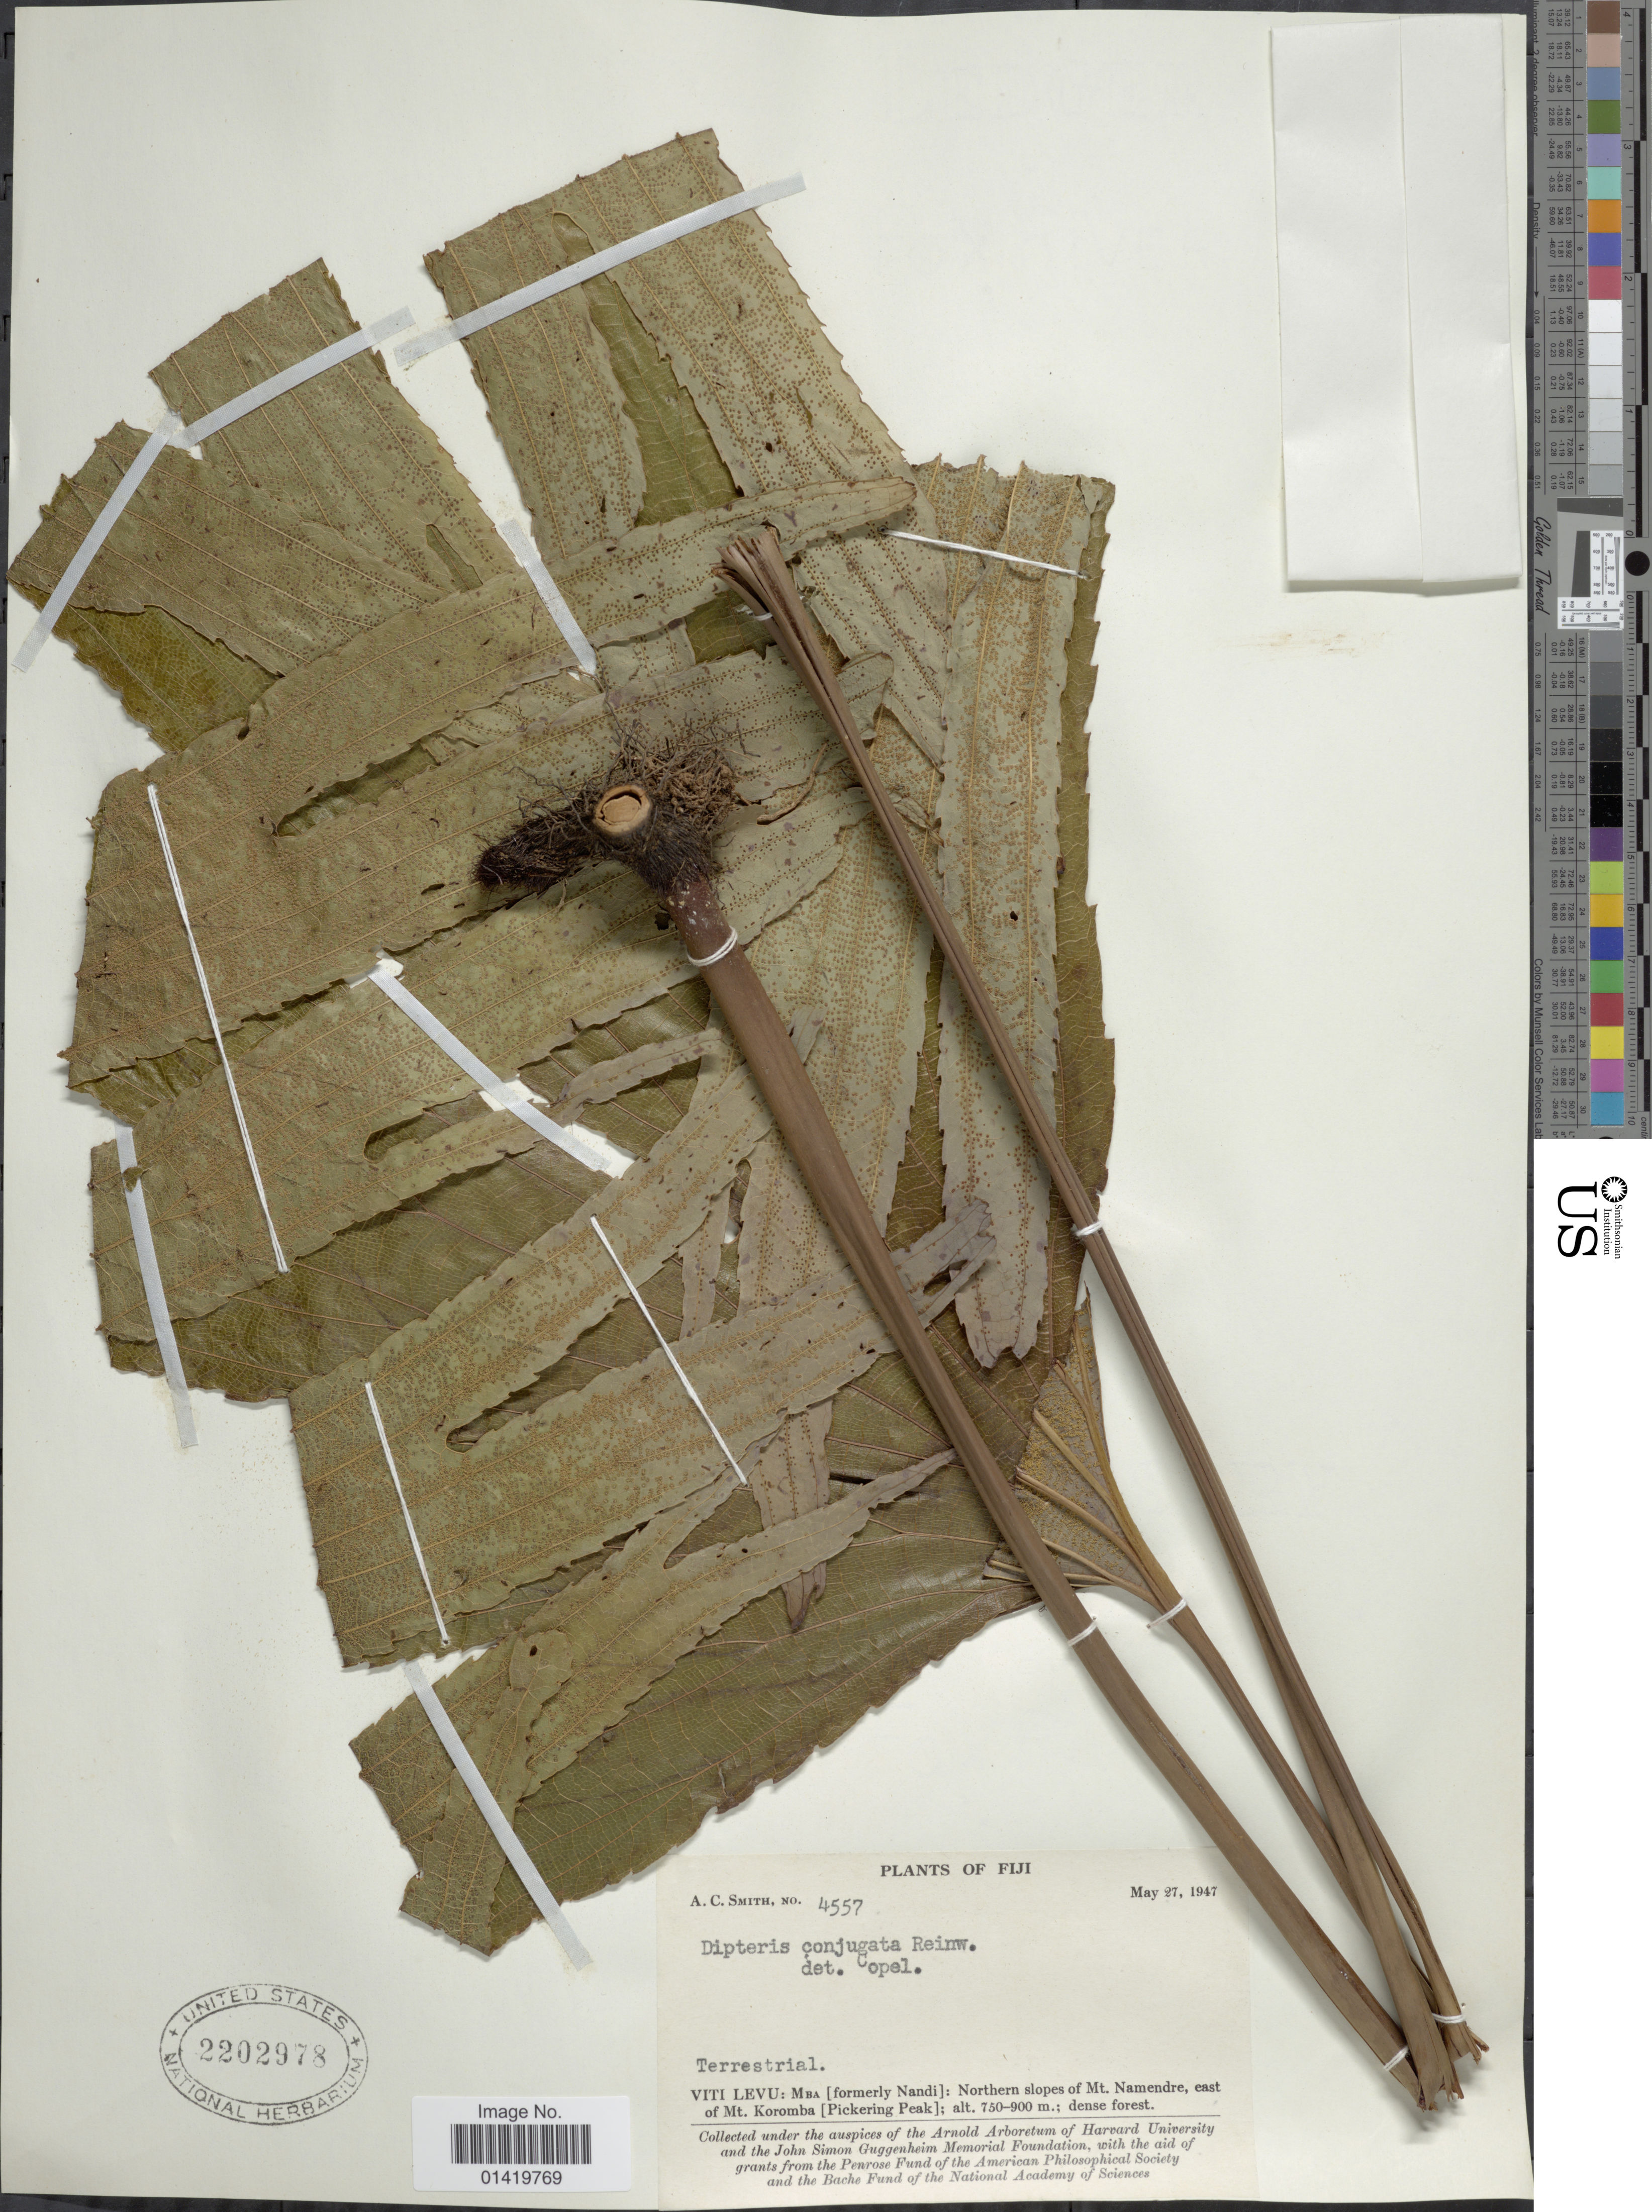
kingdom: Plantae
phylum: Tracheophyta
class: Polypodiopsida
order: Gleicheniales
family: Dipteridaceae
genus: Dipteris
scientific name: Dipteris conjugata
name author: Reinw.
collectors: A. C. Smith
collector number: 4557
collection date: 1947-05-27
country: Fiji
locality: Viti Levu: Mba [formerly nandi]: Northern slopes of Mt Namendre, east of Mt Koromba [Pickering Peak]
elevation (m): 750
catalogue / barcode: US 2202978